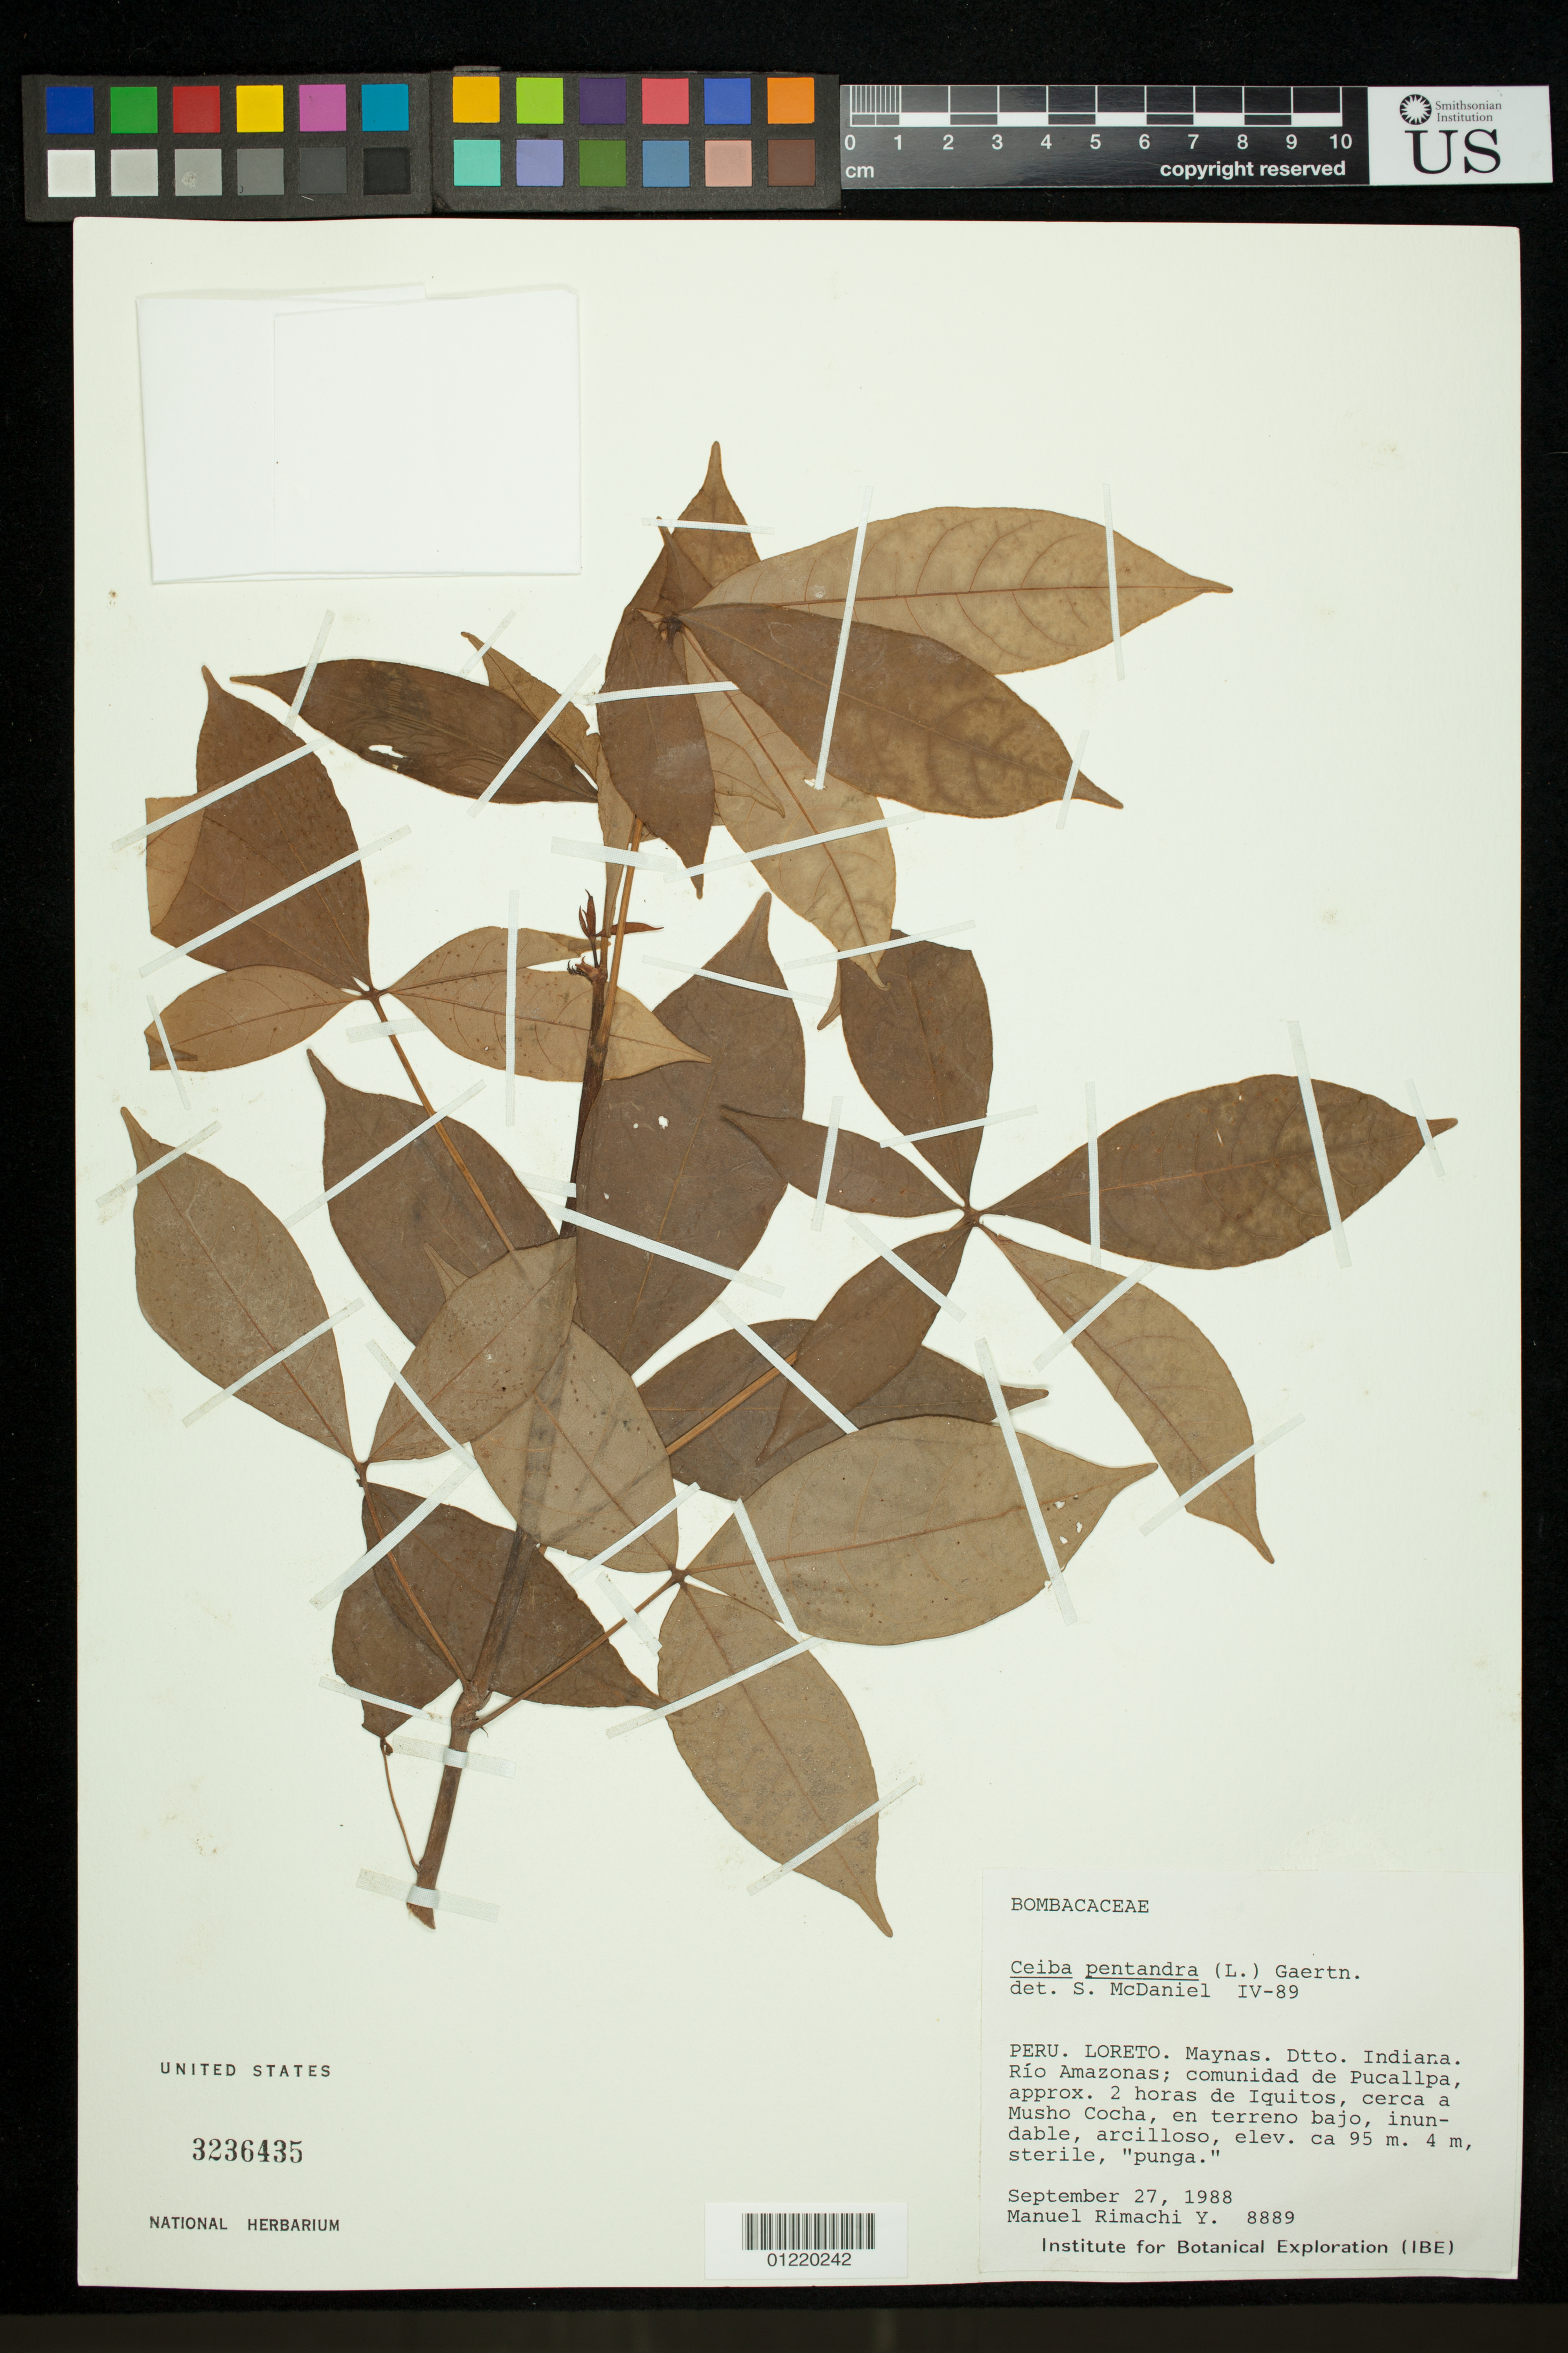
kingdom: Plantae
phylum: Tracheophyta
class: Magnoliopsida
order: Malvales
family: Malvaceae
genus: Ceiba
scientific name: Ceiba pentandra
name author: (L.) Gaertn.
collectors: M. Rimachi Y.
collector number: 8889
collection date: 1988-09-27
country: Peru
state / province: Loreto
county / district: Maynas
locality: Dtto. Indiana. Río Amazonas; comunidad de Pucallpa, approx. 2 horas de Iquitos, cerca a Musho Cocha, en terreno bajo, inundable, arcilloso.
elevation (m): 95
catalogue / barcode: US 3236435